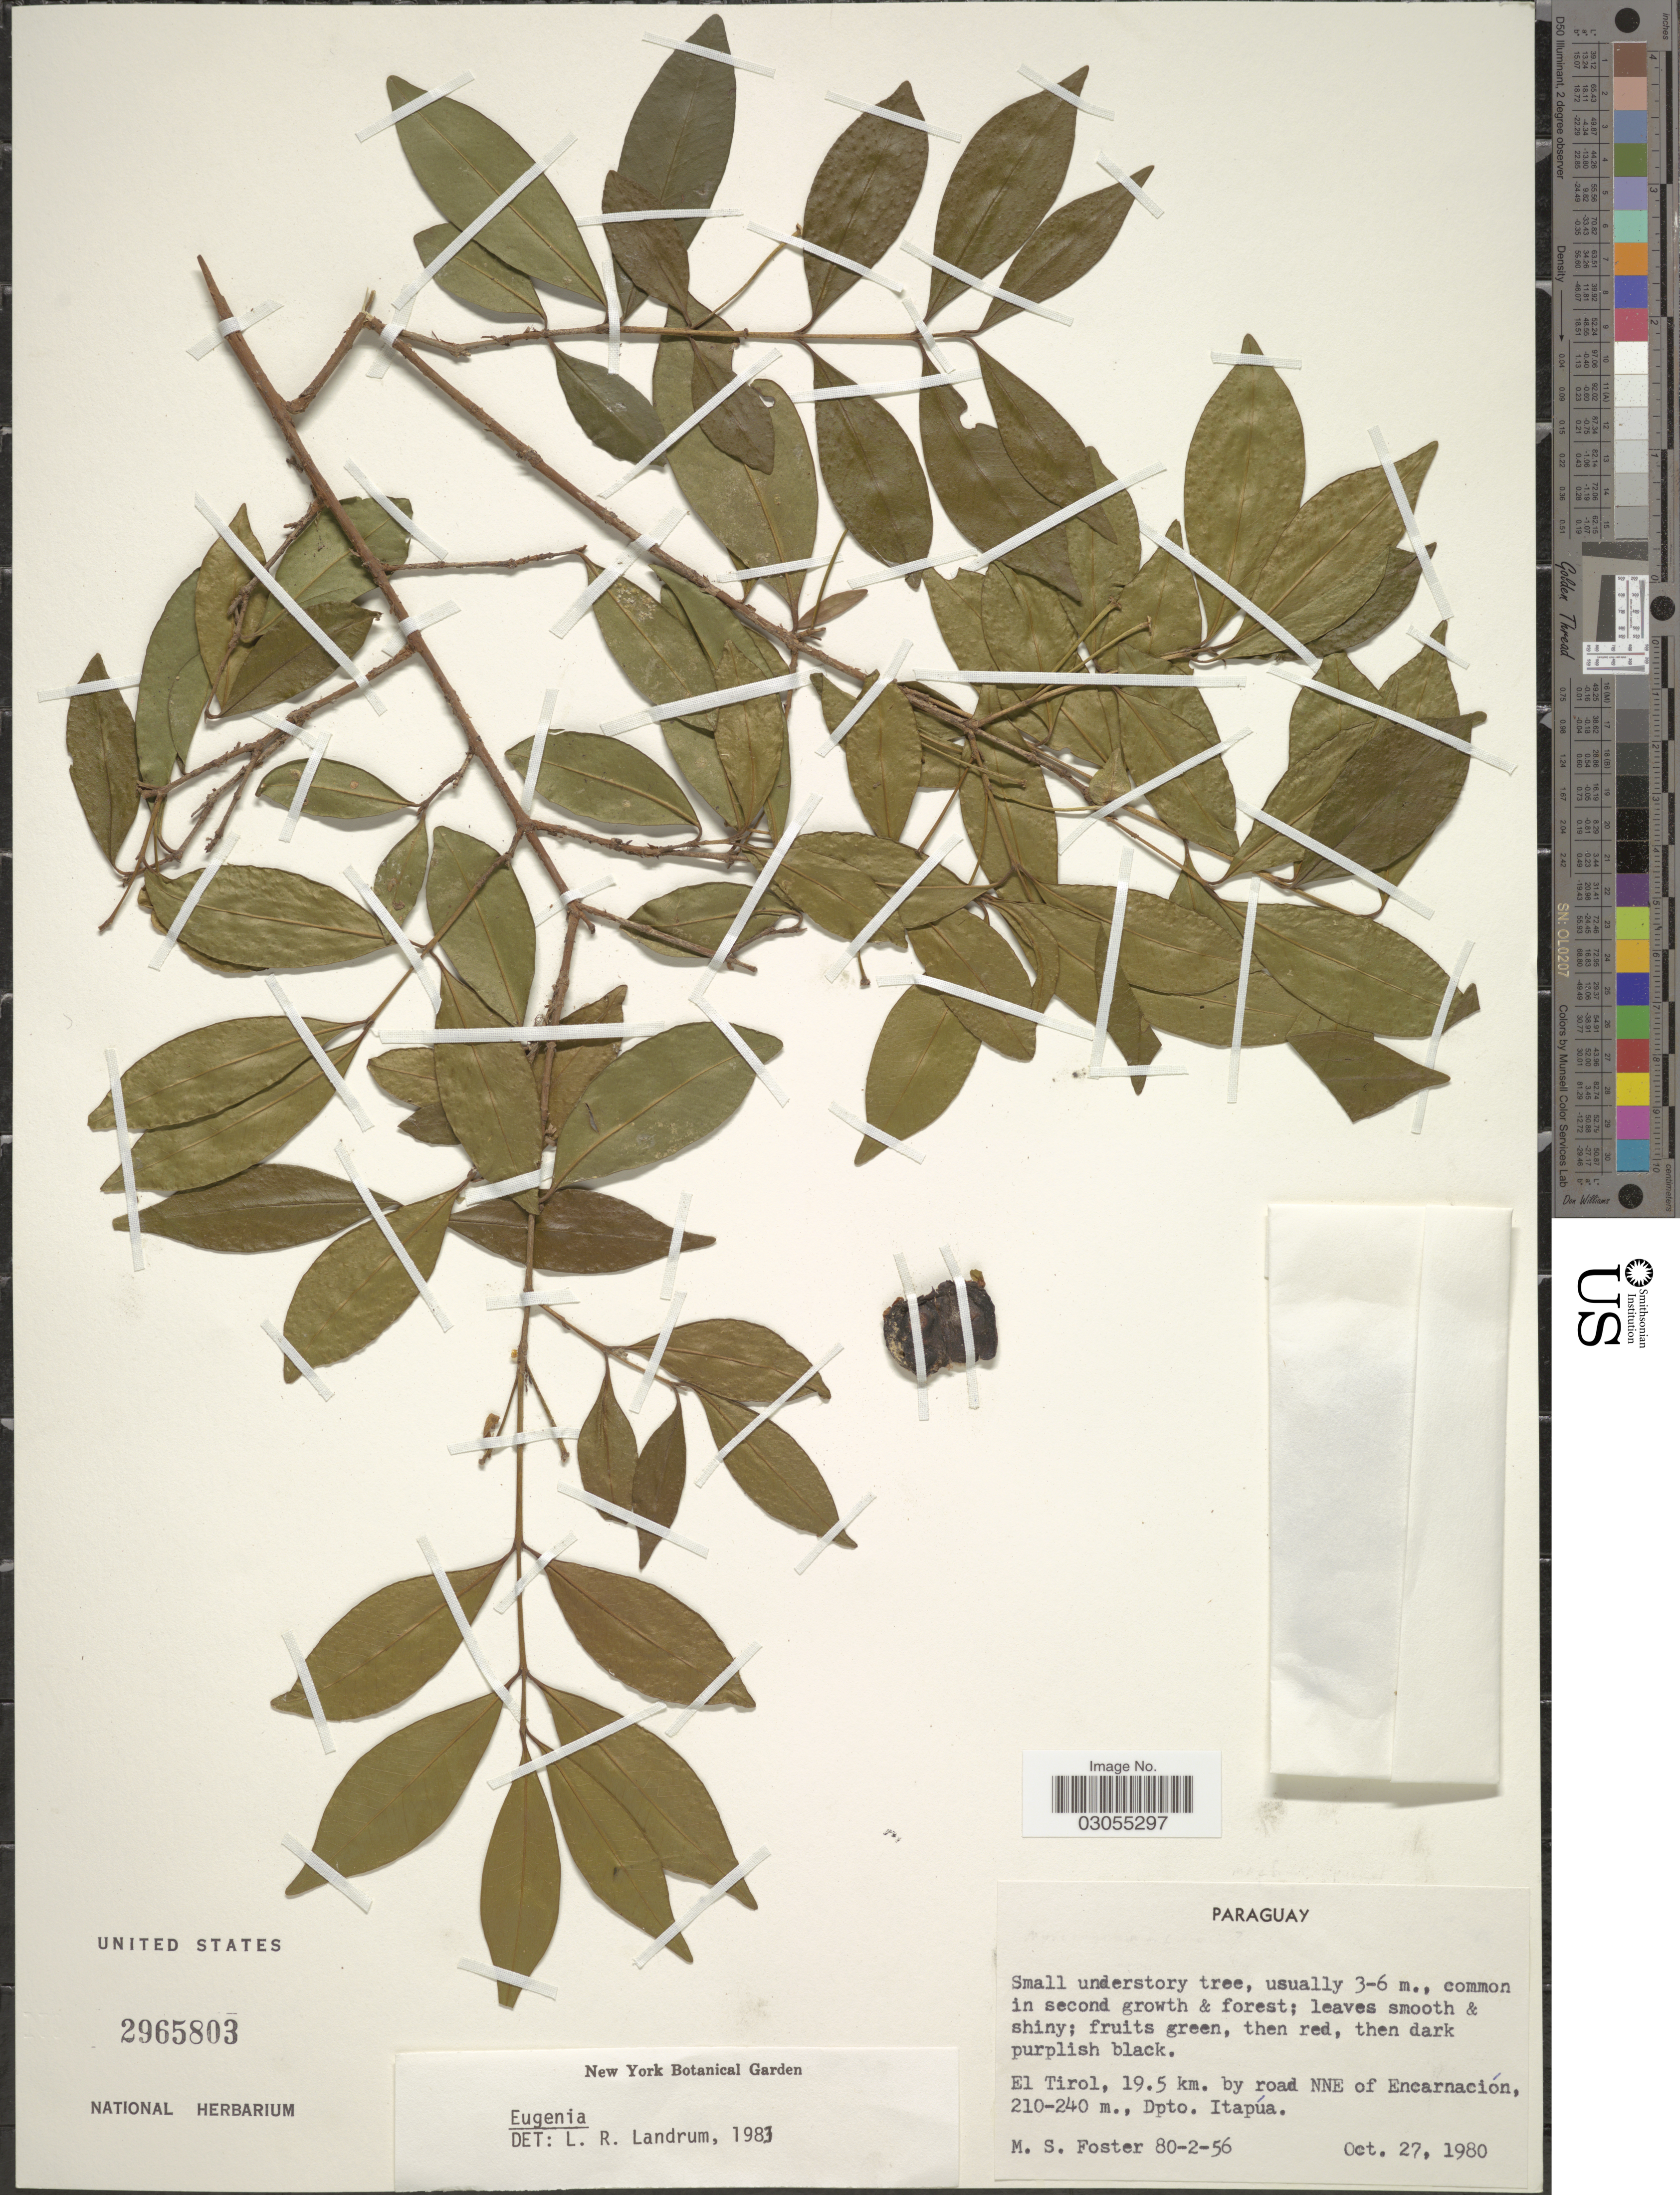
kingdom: Plantae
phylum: Tracheophyta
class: Magnoliopsida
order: Myrtales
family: Myrtaceae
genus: Eugenia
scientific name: Eugenia sp.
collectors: M. Foster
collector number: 80-2-56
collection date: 1980-10-27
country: Paraguay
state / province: Itapua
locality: El Tirol, 19.5 km. by road NNE of Encarnación. Dpto. Itapúa.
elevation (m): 210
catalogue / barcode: US 2965803